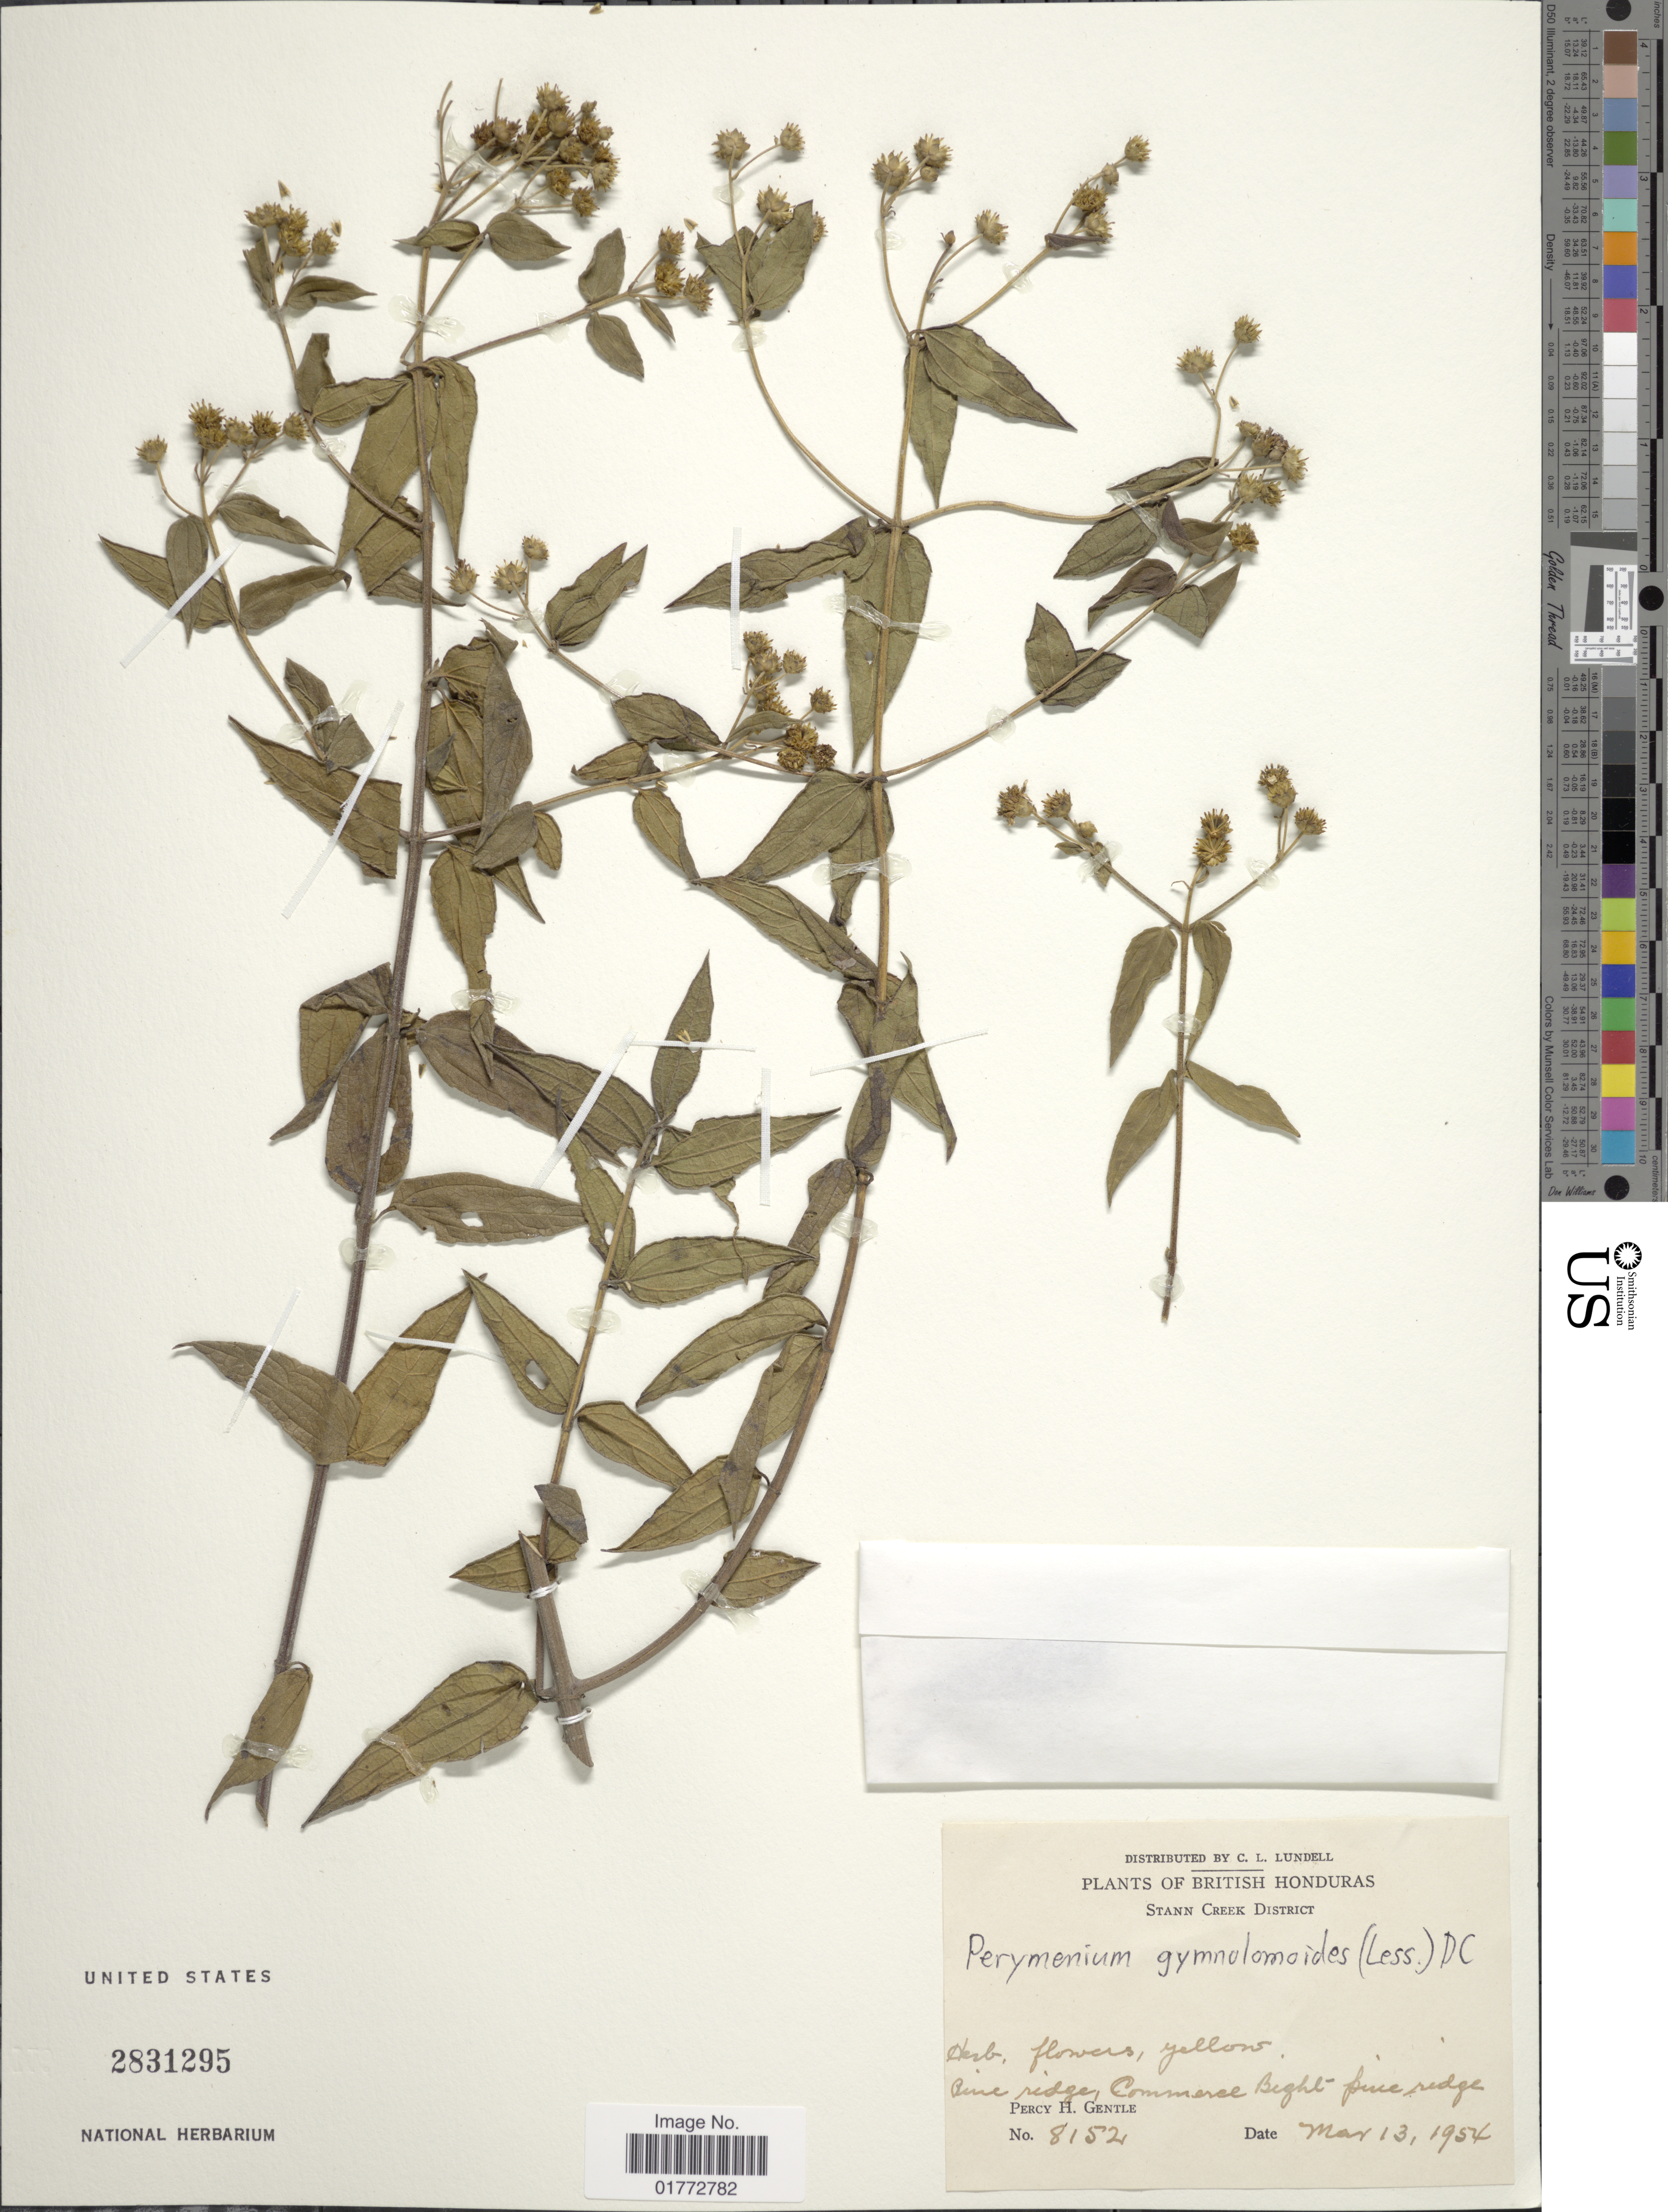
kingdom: Plantae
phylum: Tracheophyta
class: Magnoliopsida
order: Asterales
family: Asteraceae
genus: Perymenium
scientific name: Perymenium gymnolomoides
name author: (Less.) DC.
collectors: P. H. Gentle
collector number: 8152*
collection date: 1954-03-13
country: Belize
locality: British Honduras, Stann Creek District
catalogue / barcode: US 2831295